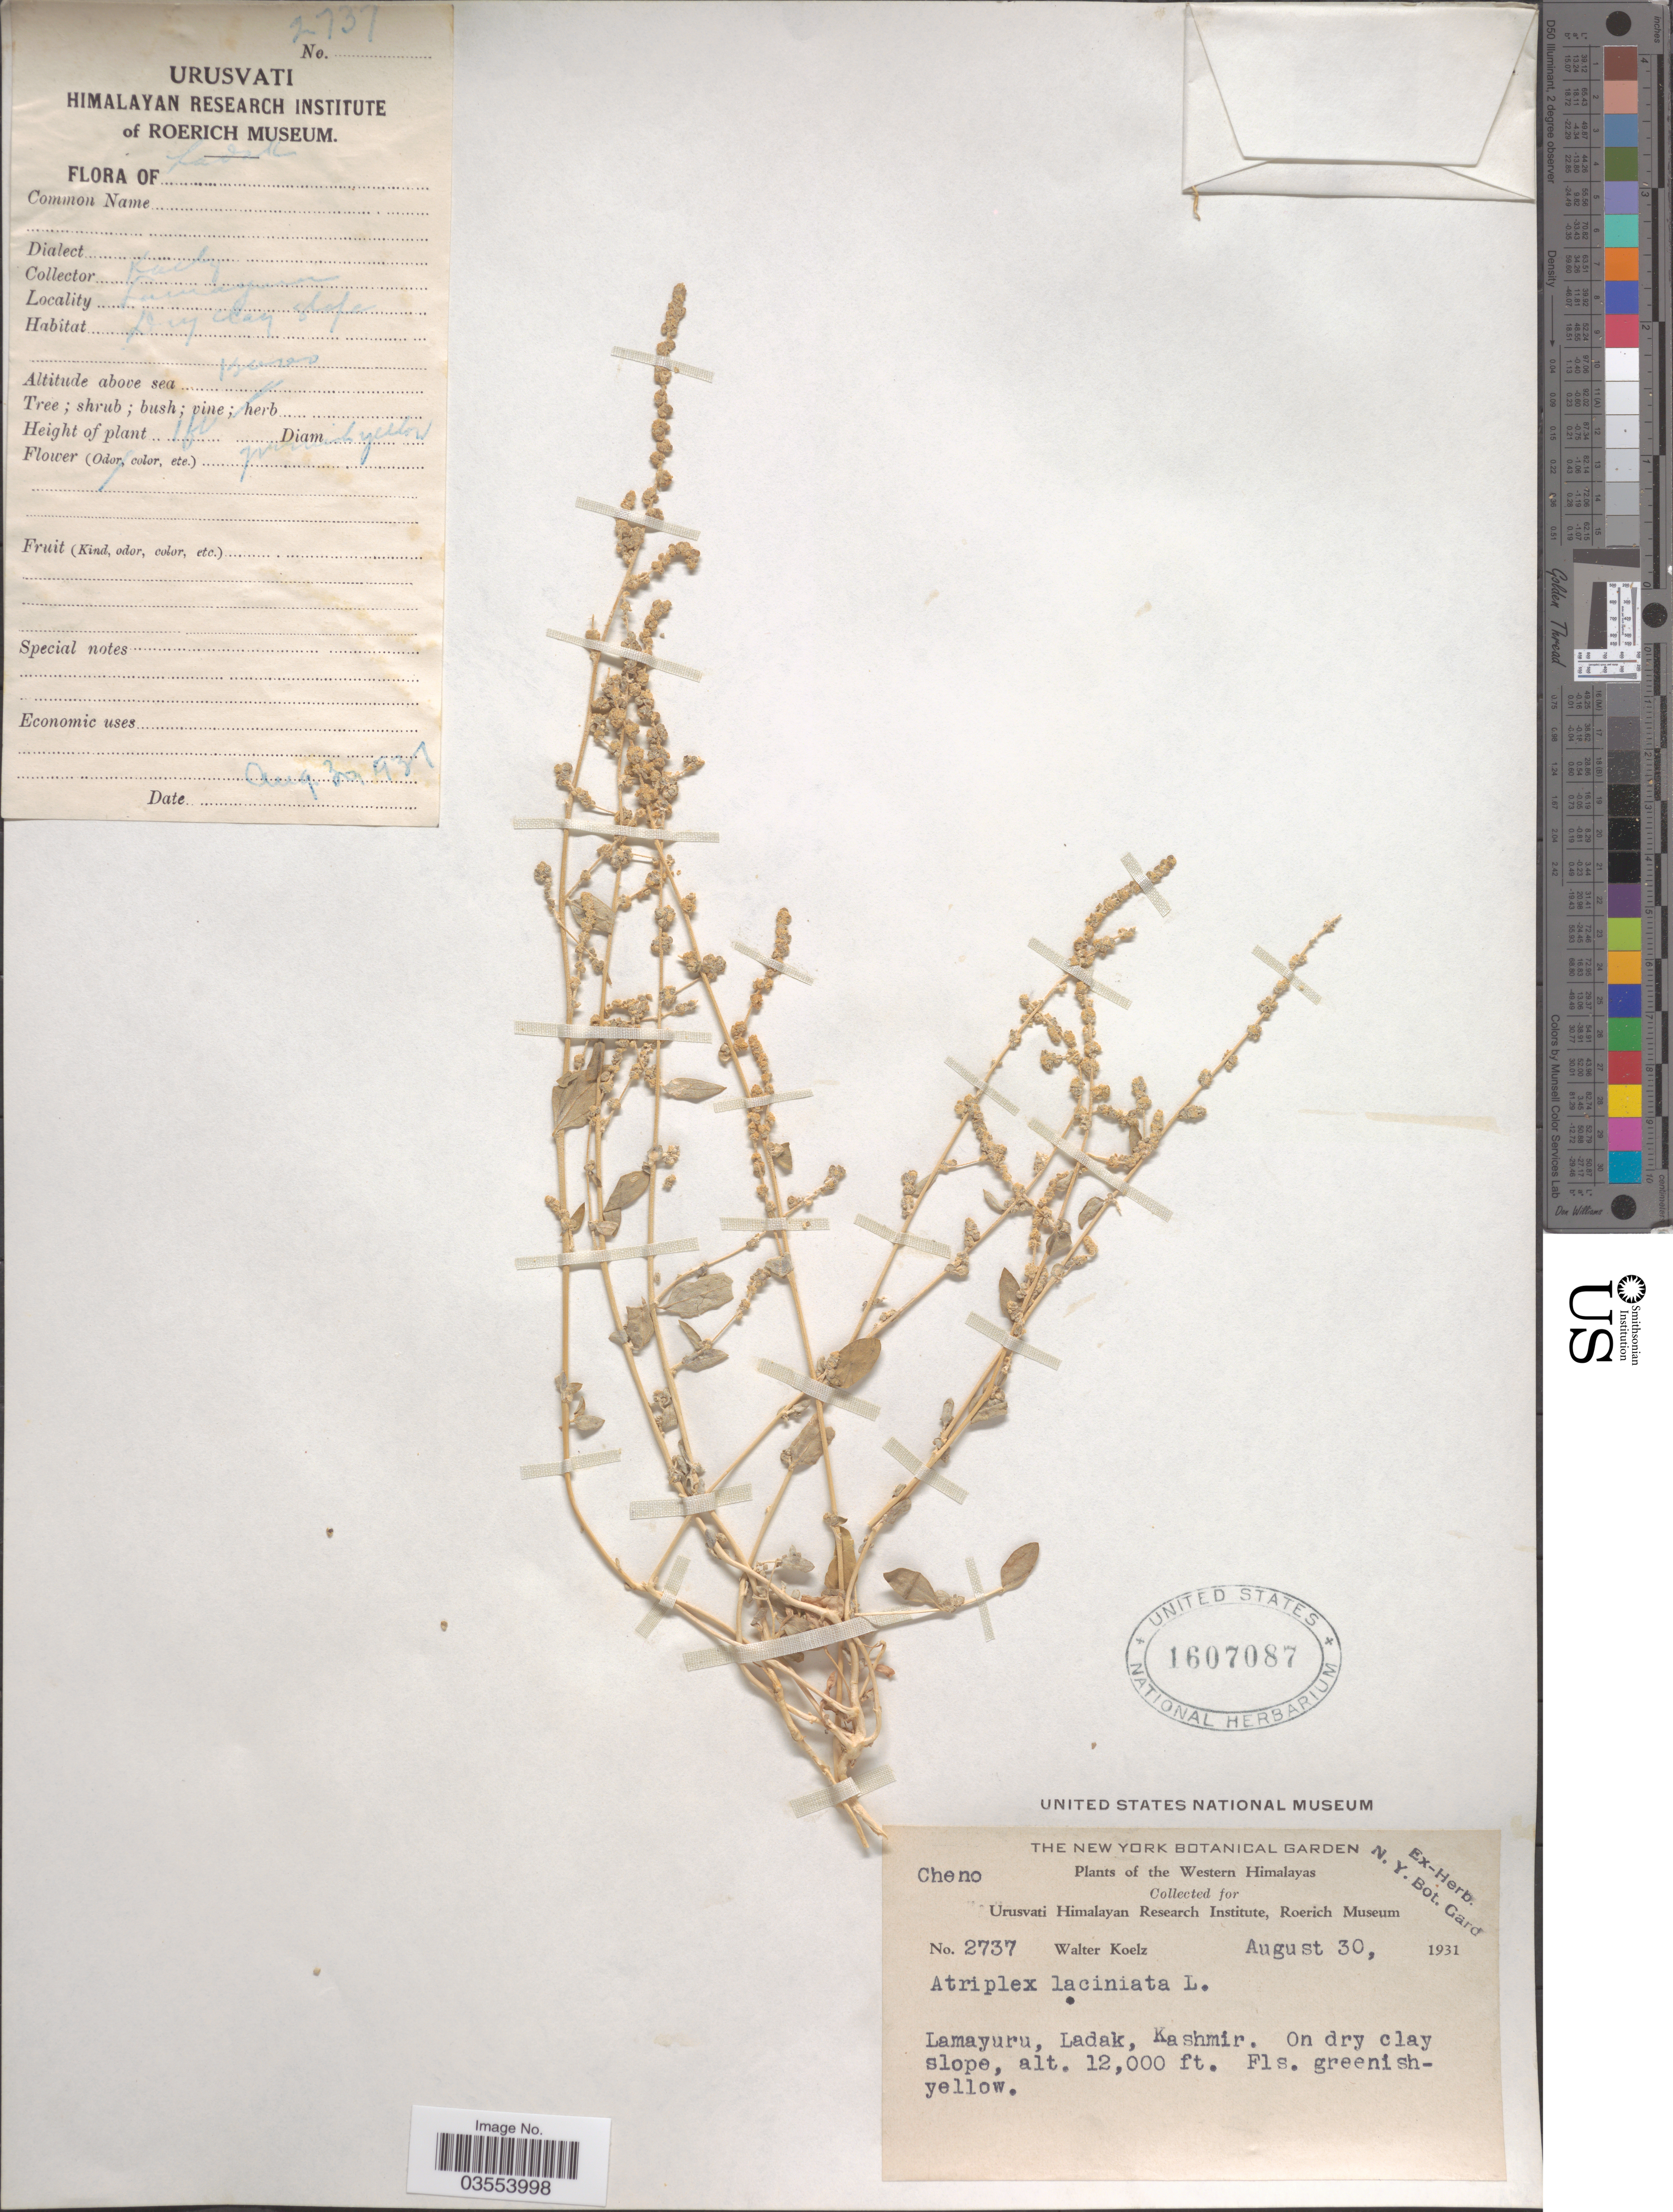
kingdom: Plantae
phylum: Tracheophyta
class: Magnoliopsida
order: Caryophyllales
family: Amaranthaceae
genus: Atriplex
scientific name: Atriplex laciniata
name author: L.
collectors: W. N. Koelz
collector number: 2737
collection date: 1931-08-30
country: India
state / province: Ladakh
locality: Western Himalayas. Lamayuru, Ladak, Kashmir.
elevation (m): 3658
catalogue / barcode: US 1607087